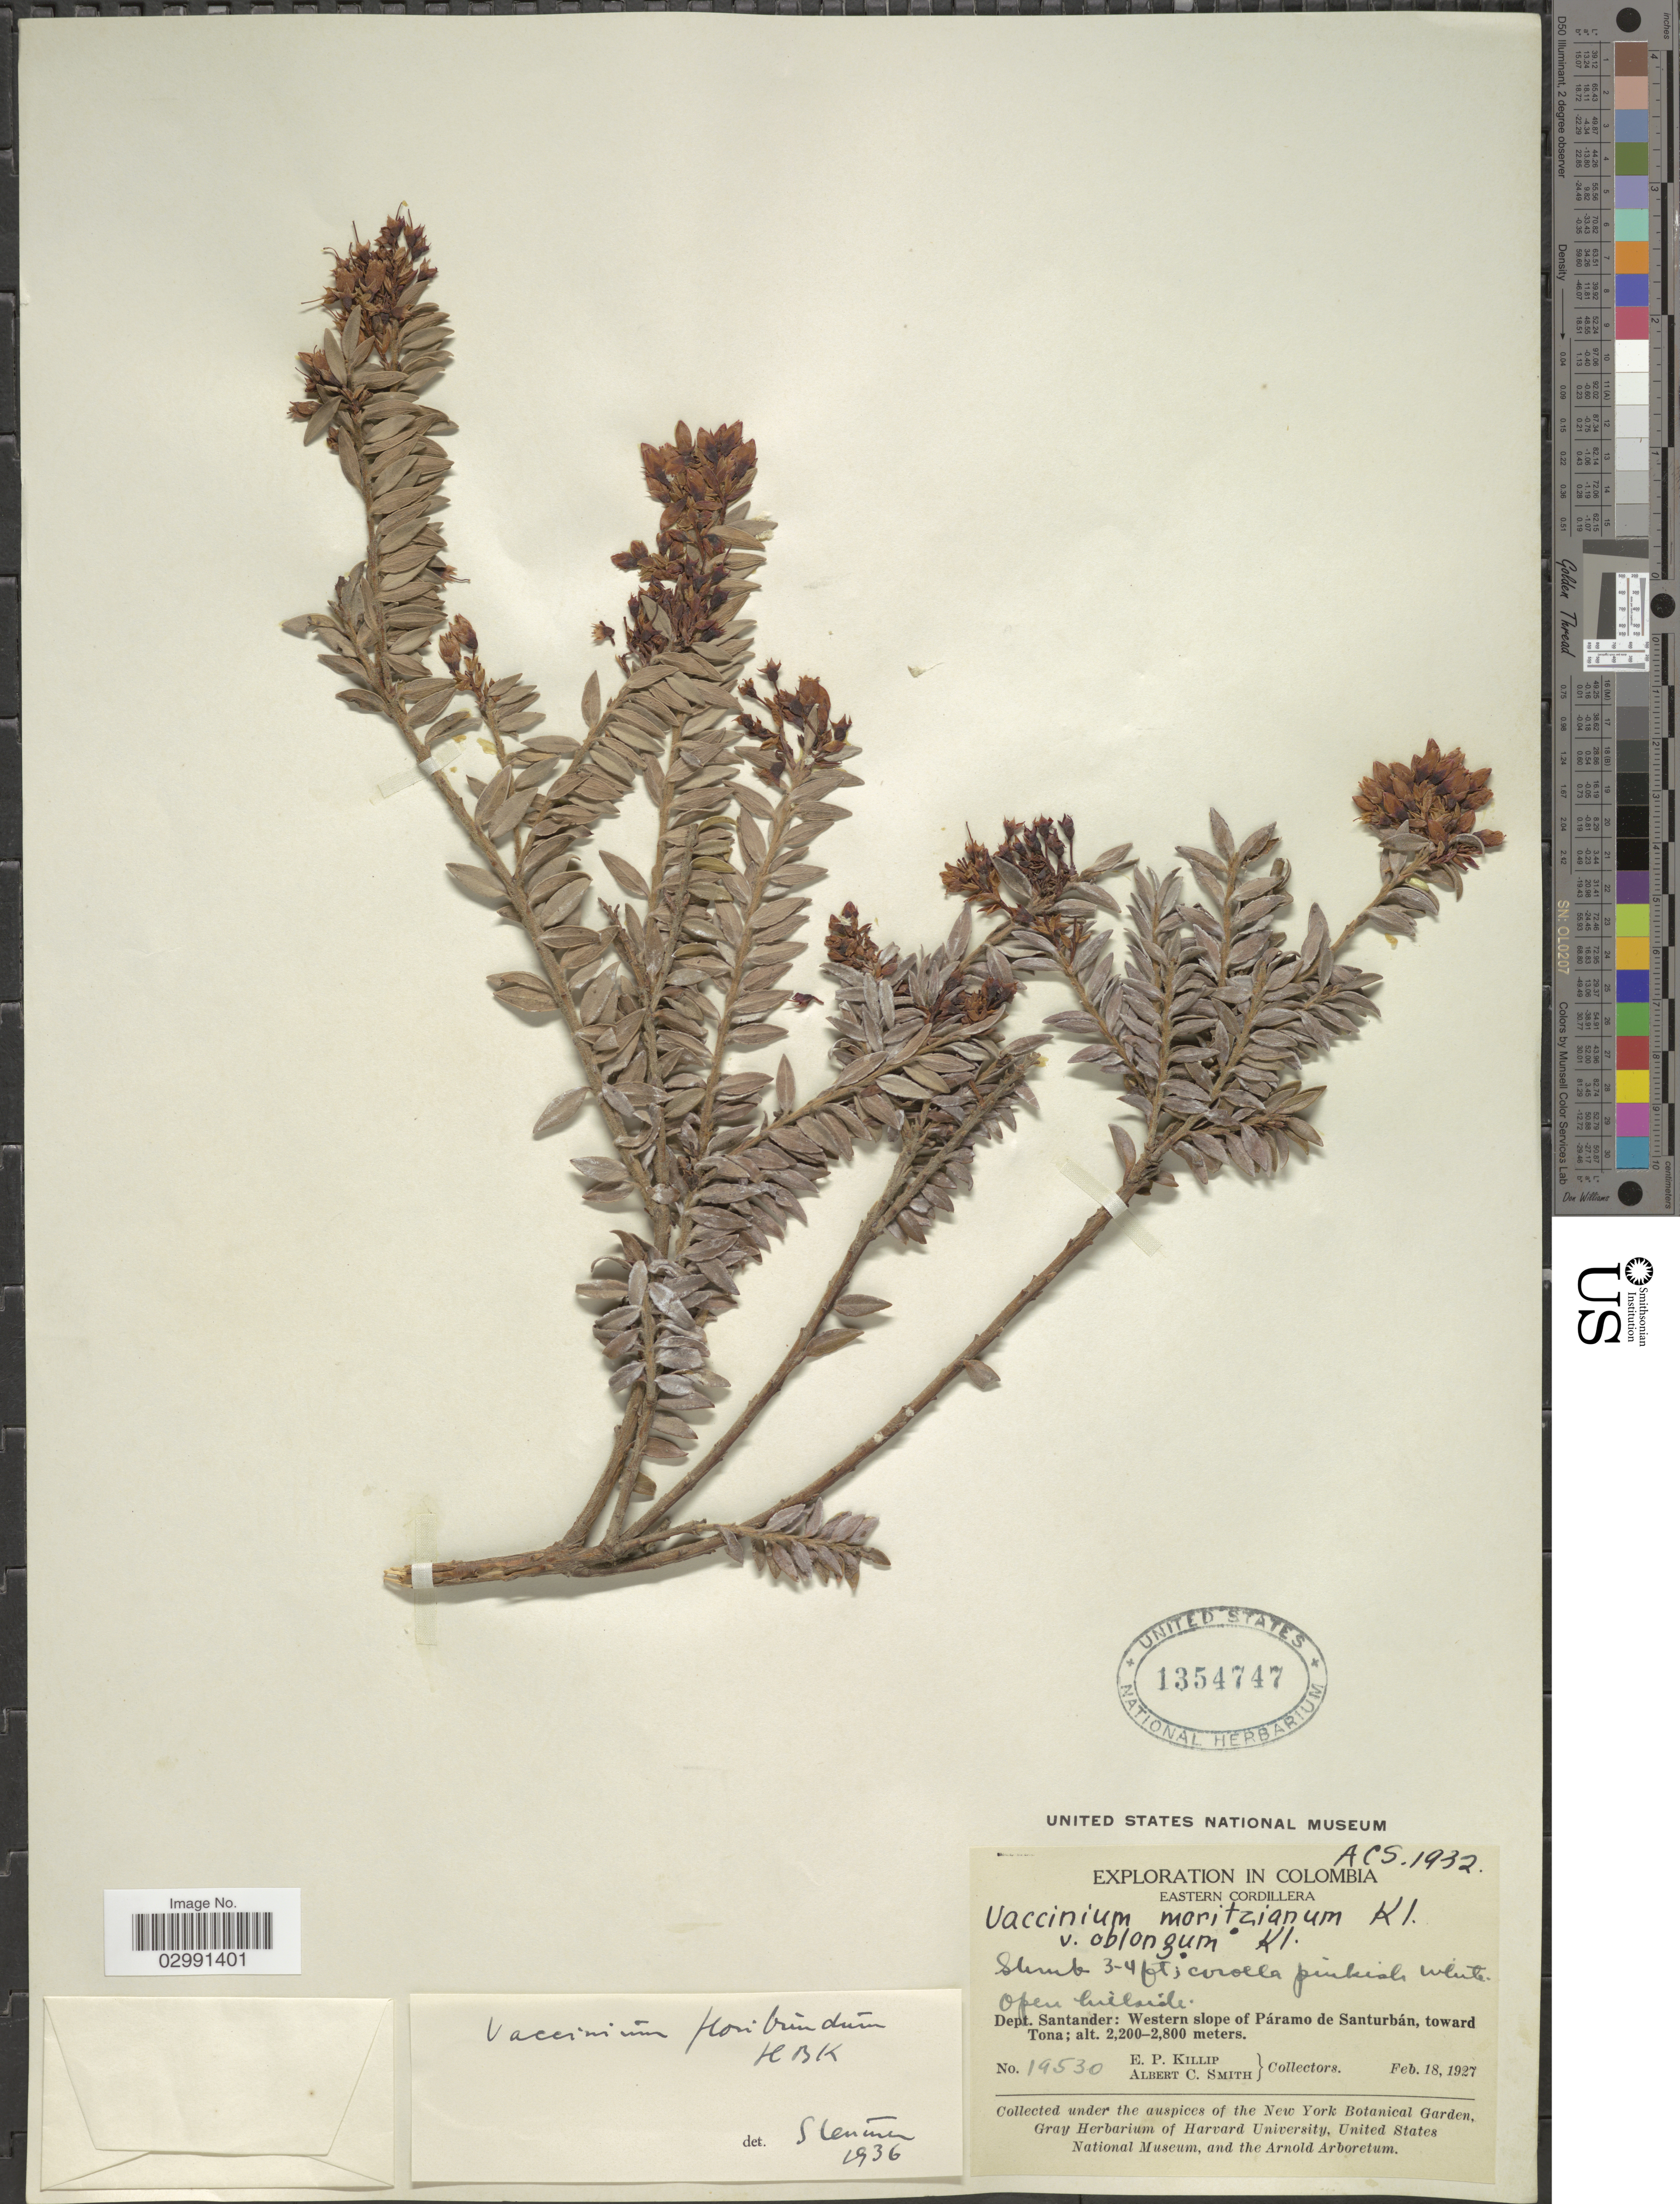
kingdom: Plantae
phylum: Tracheophyta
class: Magnoliopsida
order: Ericales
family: Ericaceae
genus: Vaccinium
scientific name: Vaccinium floribundum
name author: Kunth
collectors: E. P. Killip & A. C. Smith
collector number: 19530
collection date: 1927-02-18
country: Colombia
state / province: Santander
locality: Eastern Cordillera. Open hillside. Dept. Santander: Western slope of Páramo de Santurbán, toward Tona.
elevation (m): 2200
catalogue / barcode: US 1354747